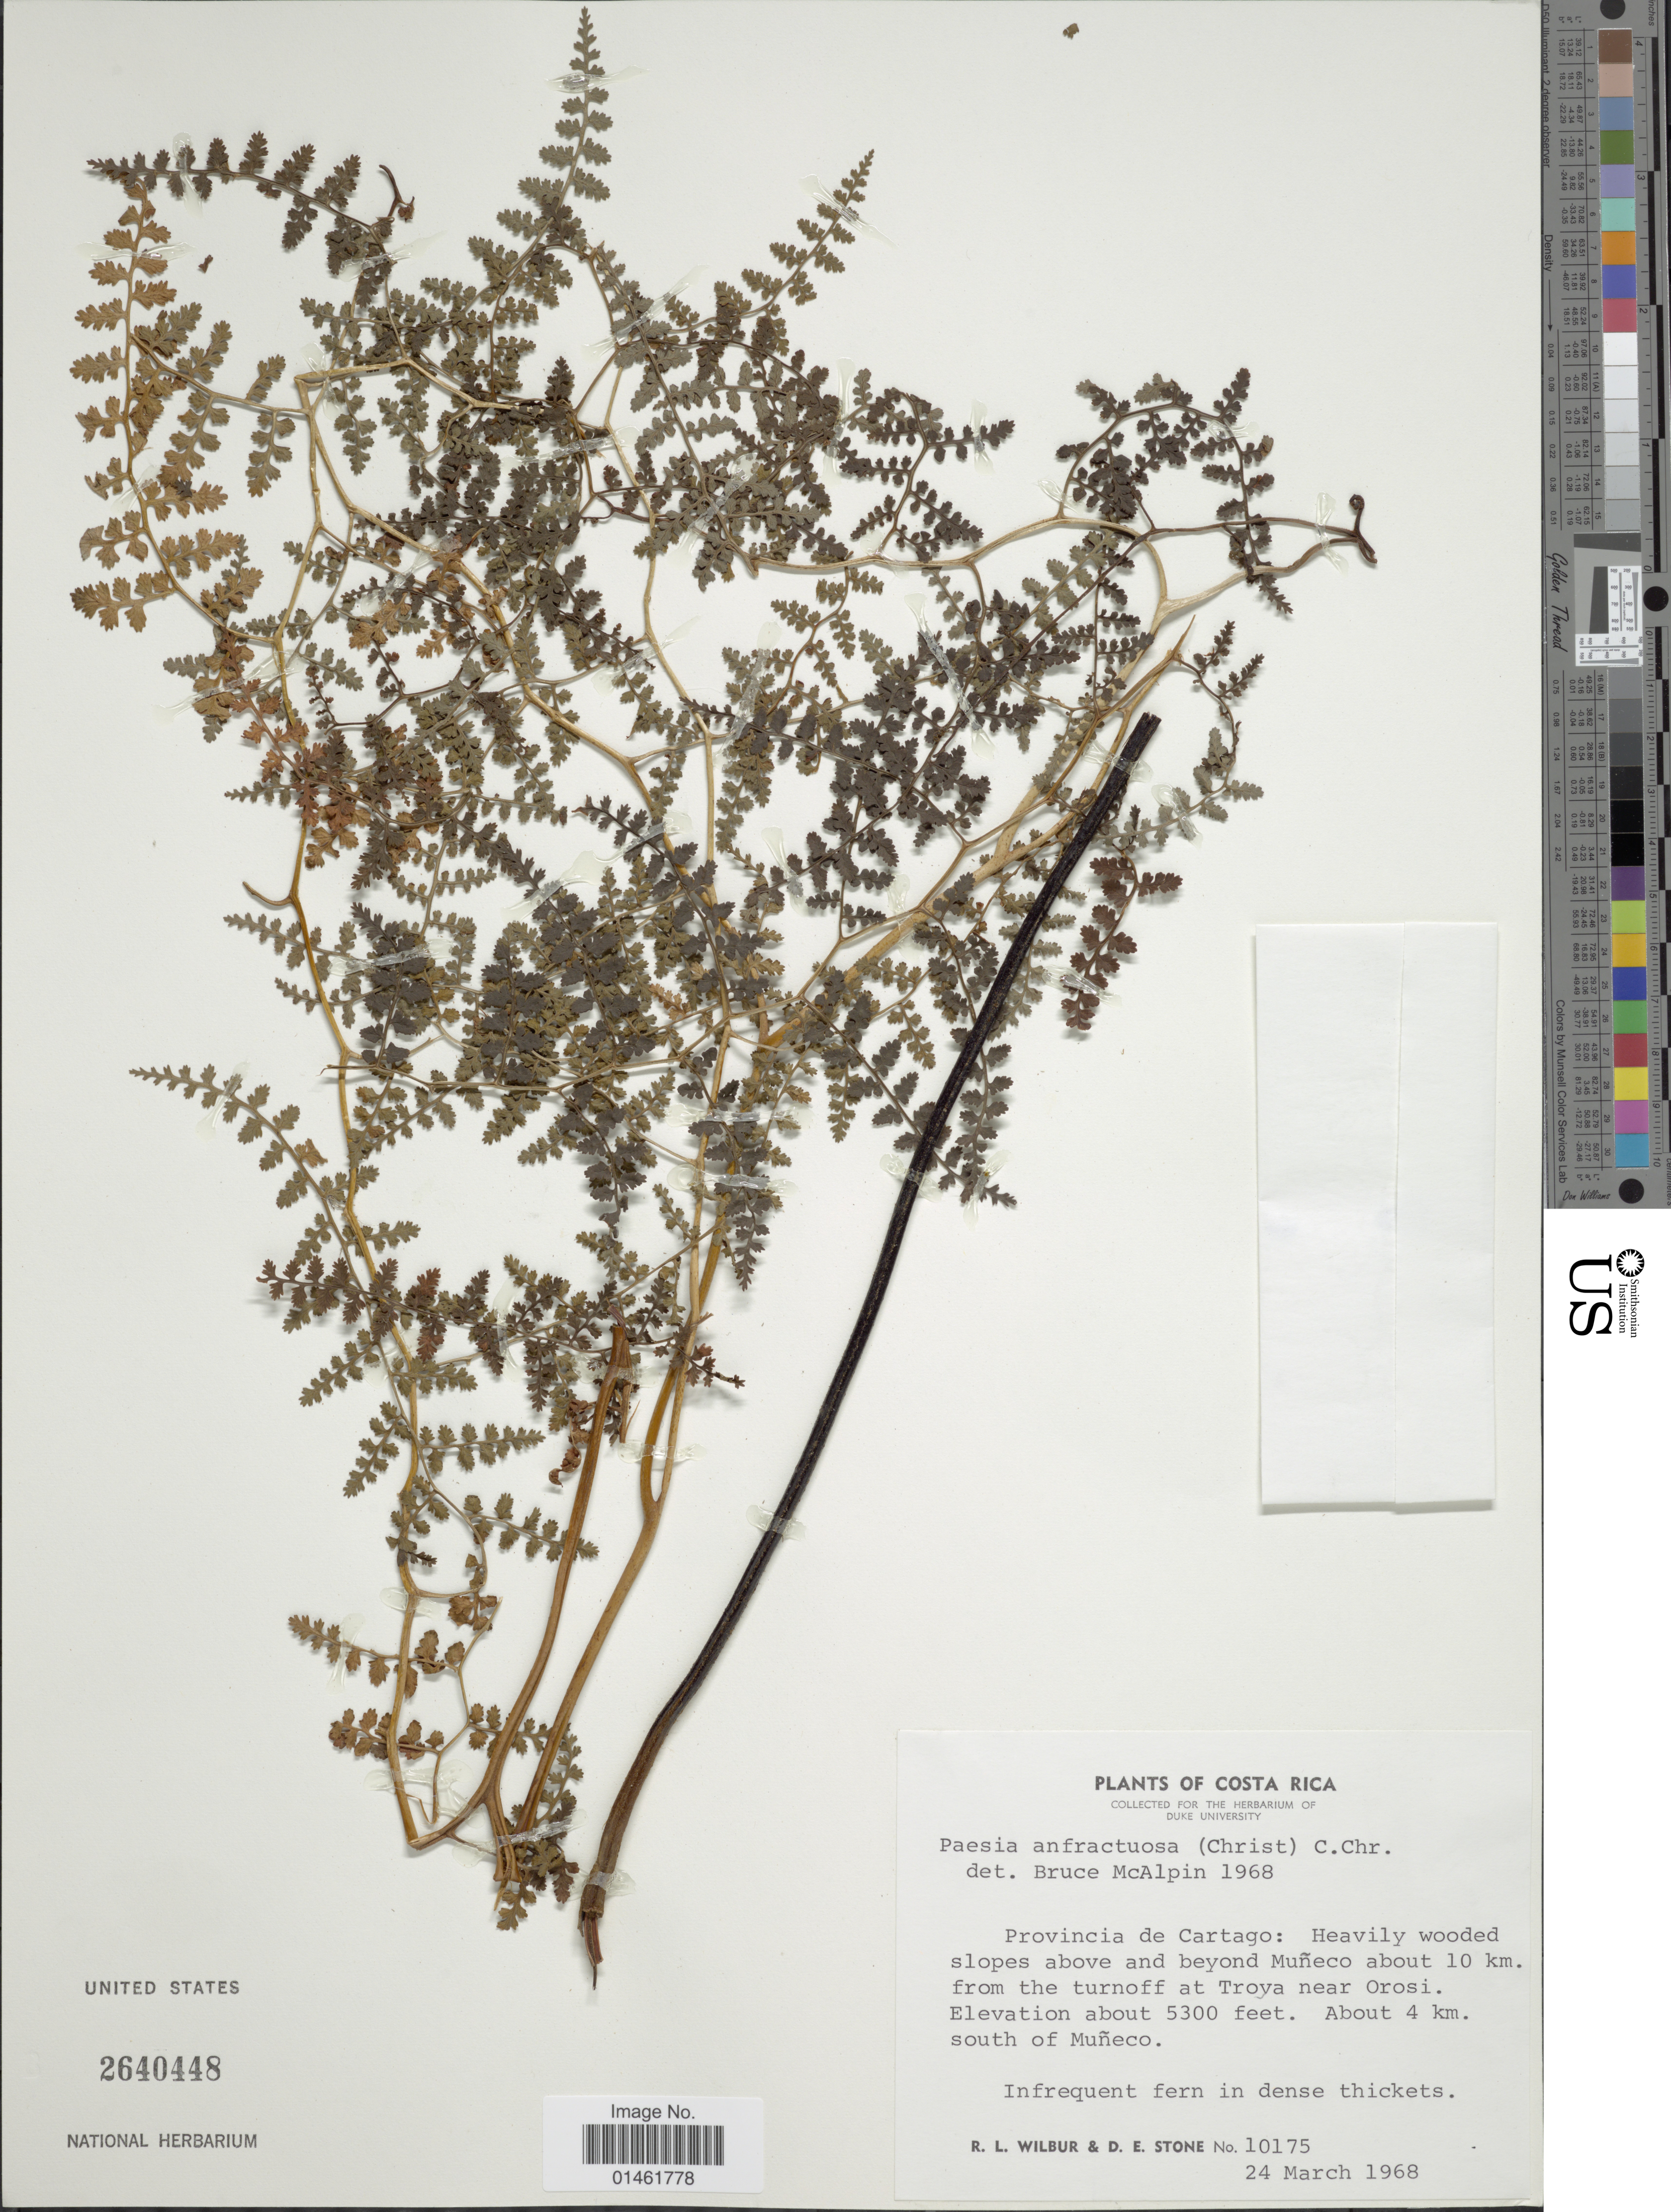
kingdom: Plantae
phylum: Tracheophyta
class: Polypodiopsida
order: Polypodiales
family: Dennstaedtiaceae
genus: Paesia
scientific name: Paesia anfractuosa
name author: (Christ) C. Chr.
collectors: R. L. Wilbur & D. E. Stone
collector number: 10175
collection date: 1968-03-24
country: Costa Rica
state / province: Cartago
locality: Provincia de Cartago: heavily wooded slopes above and beyond Muneco about 10km from the turnoff at Troya near Orosi, about 4km south of Muneco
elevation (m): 1615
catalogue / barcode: US 2640448